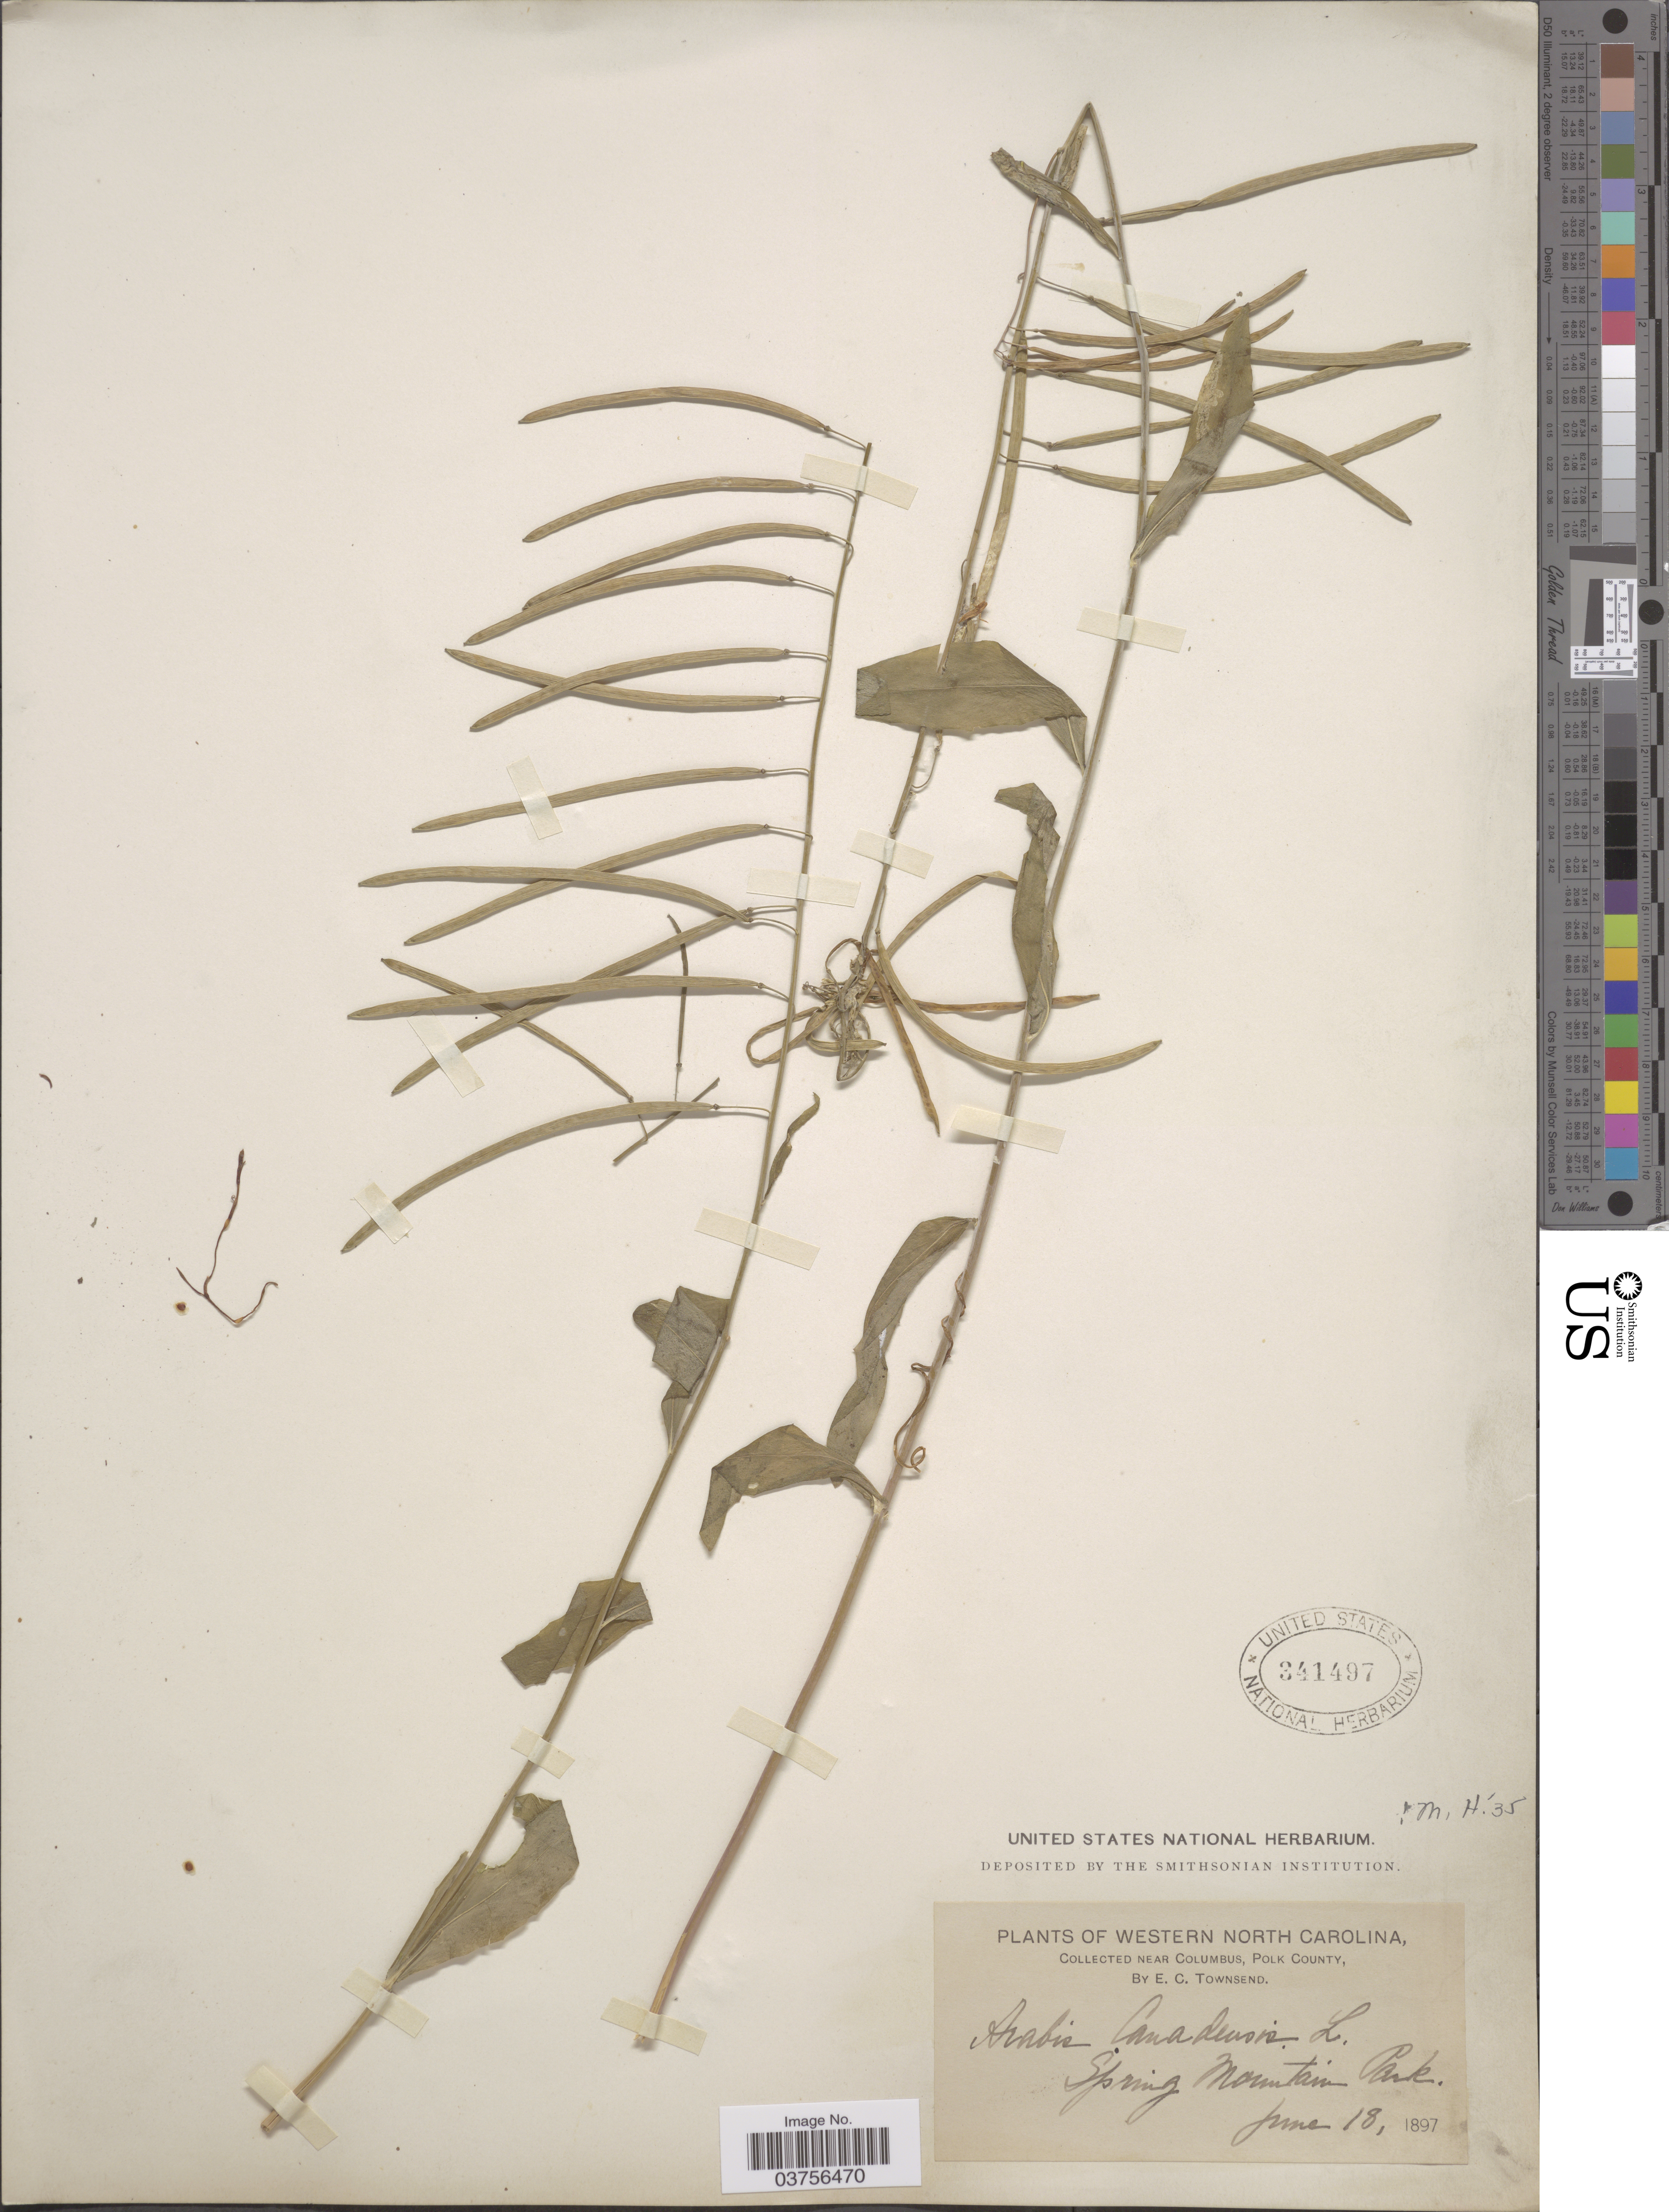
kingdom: Plantae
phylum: Tracheophyta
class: Magnoliopsida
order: Brassicales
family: Brassicaceae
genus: Arabis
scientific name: Arabis canadensis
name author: L.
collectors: E. C. Townsend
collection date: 1897-06-18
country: United States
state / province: North Carolina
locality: Western North Carolina. Near Columbus, Polk County. Spring Mountain Park.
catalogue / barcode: US 341497